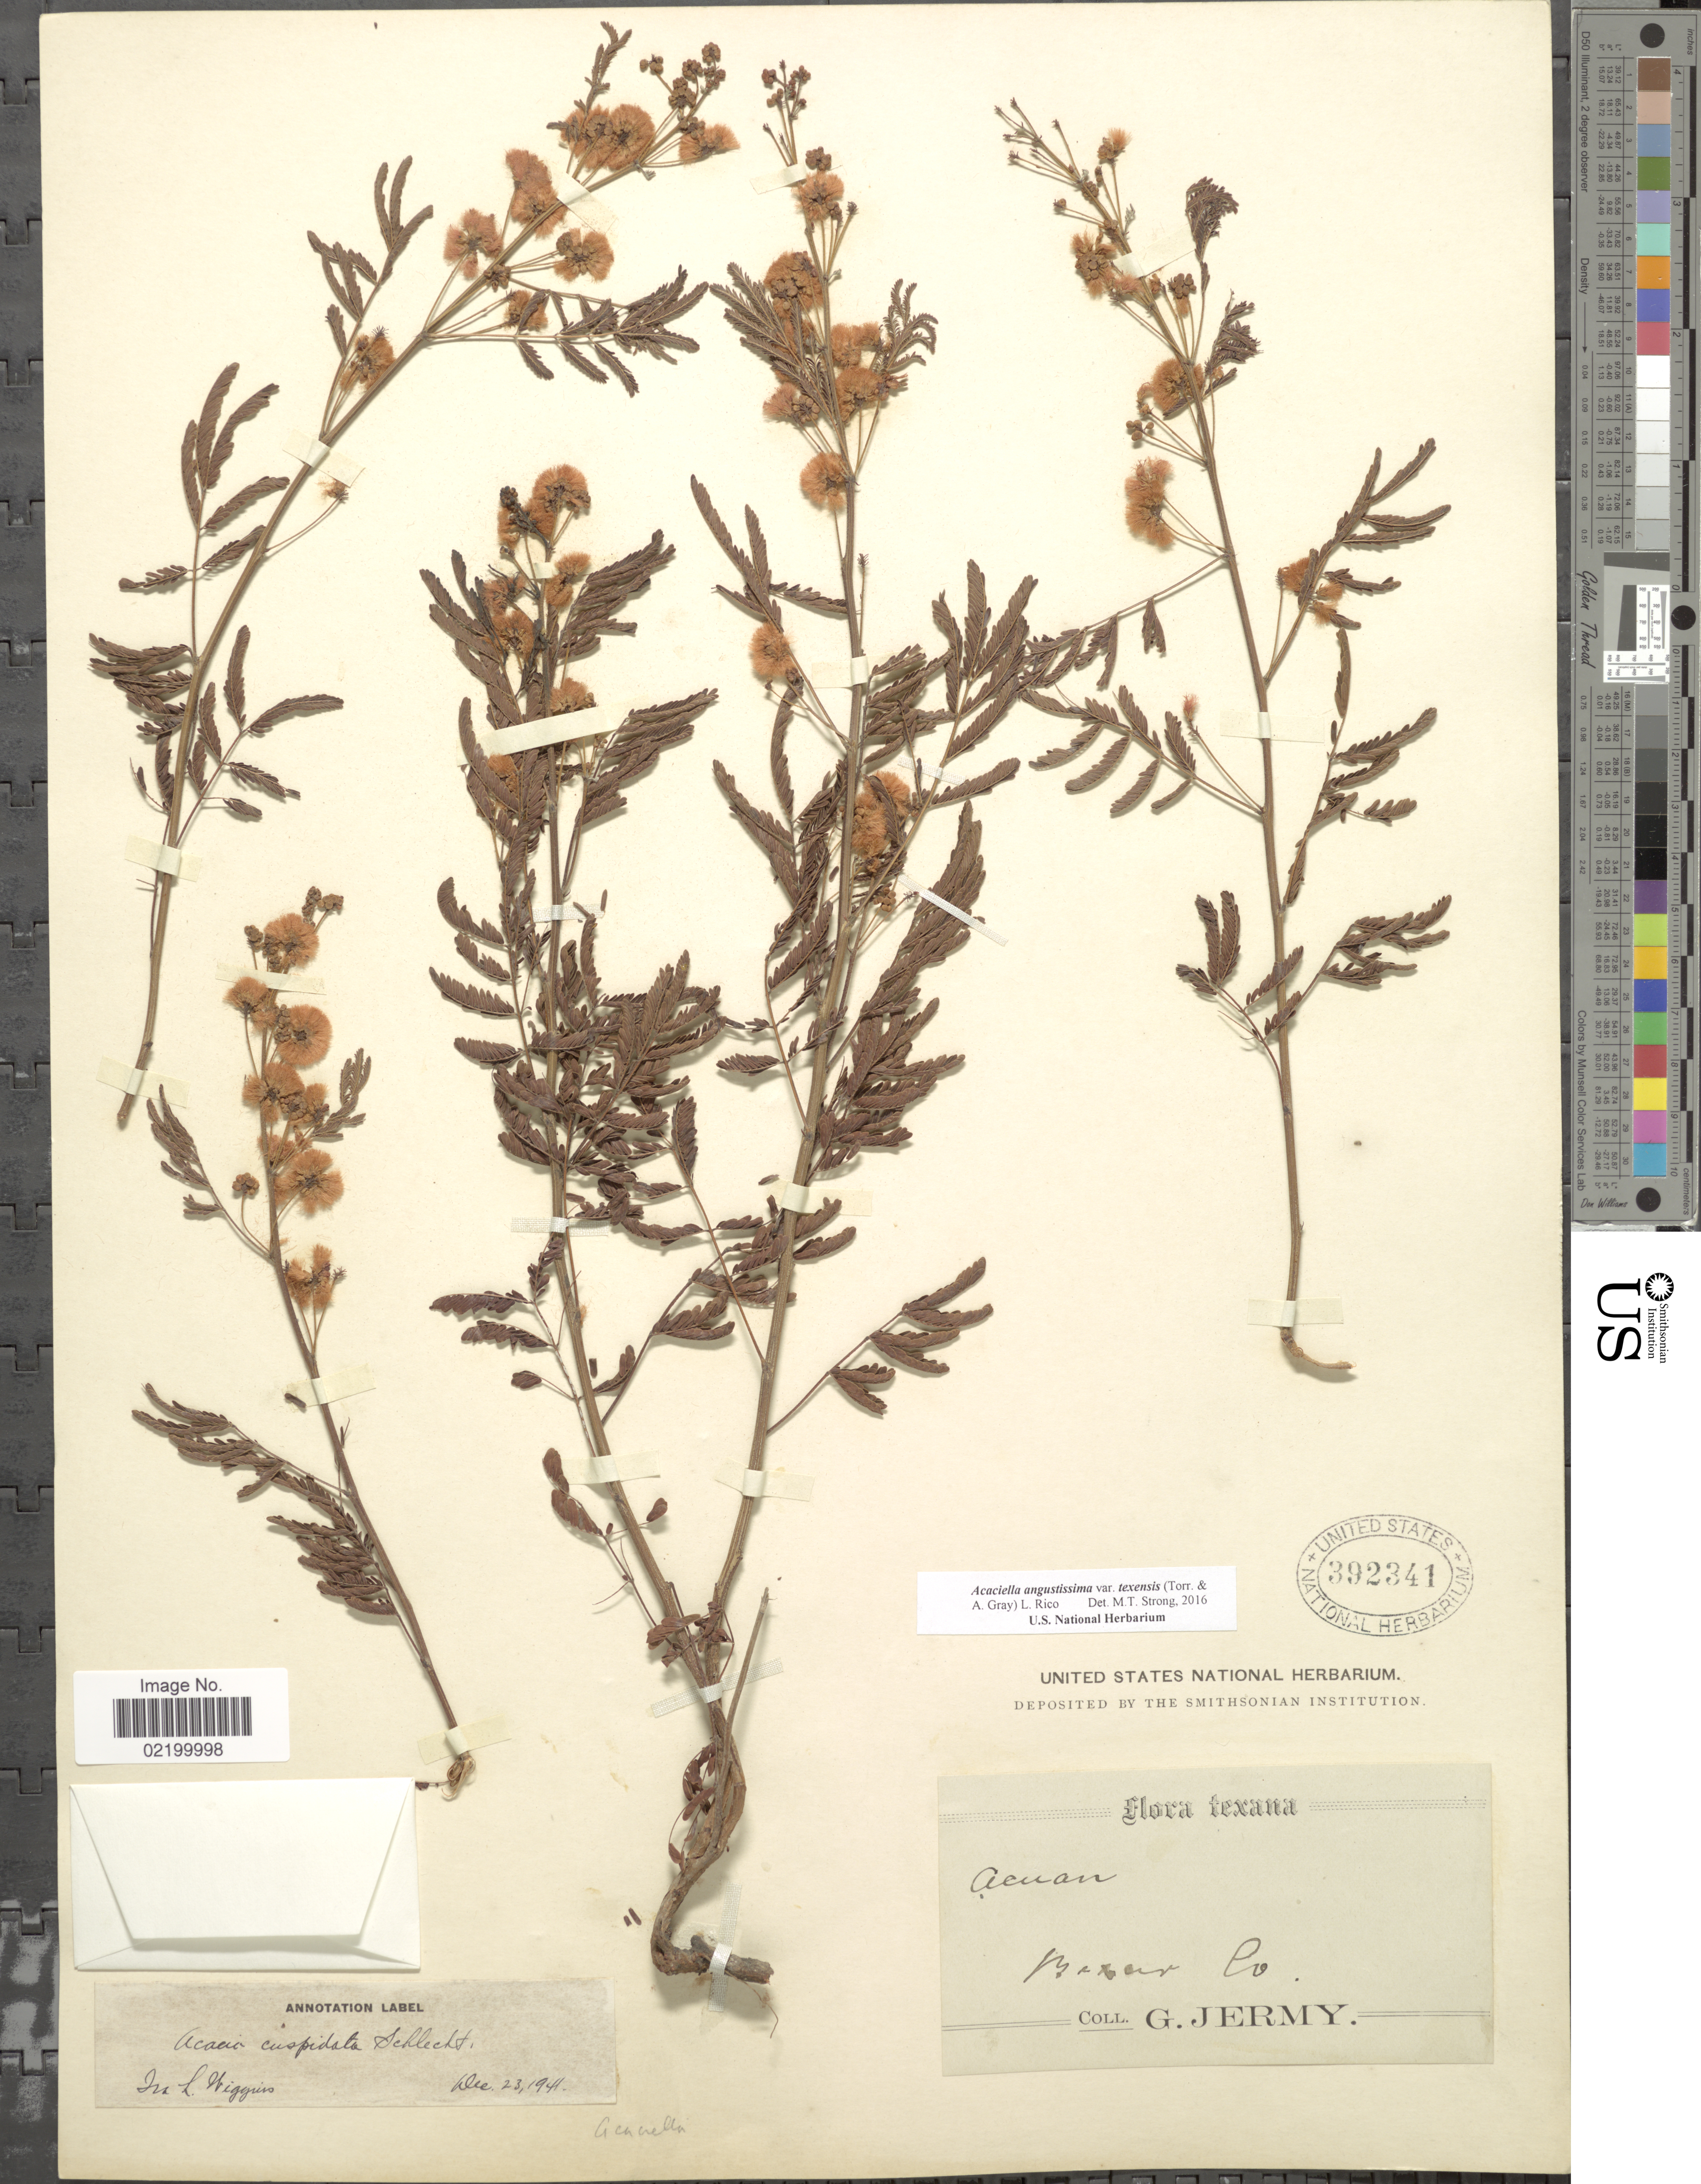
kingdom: Plantae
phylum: Tracheophyta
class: Magnoliopsida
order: Fabales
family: Fabaceae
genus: Acaciella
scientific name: Acaciella angustissima var. texensis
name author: (Nutt. ex Torr. & A. Gray) L. Rico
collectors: G. Jermy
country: United States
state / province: Texas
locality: Texana. Bexar Co.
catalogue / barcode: US 392341